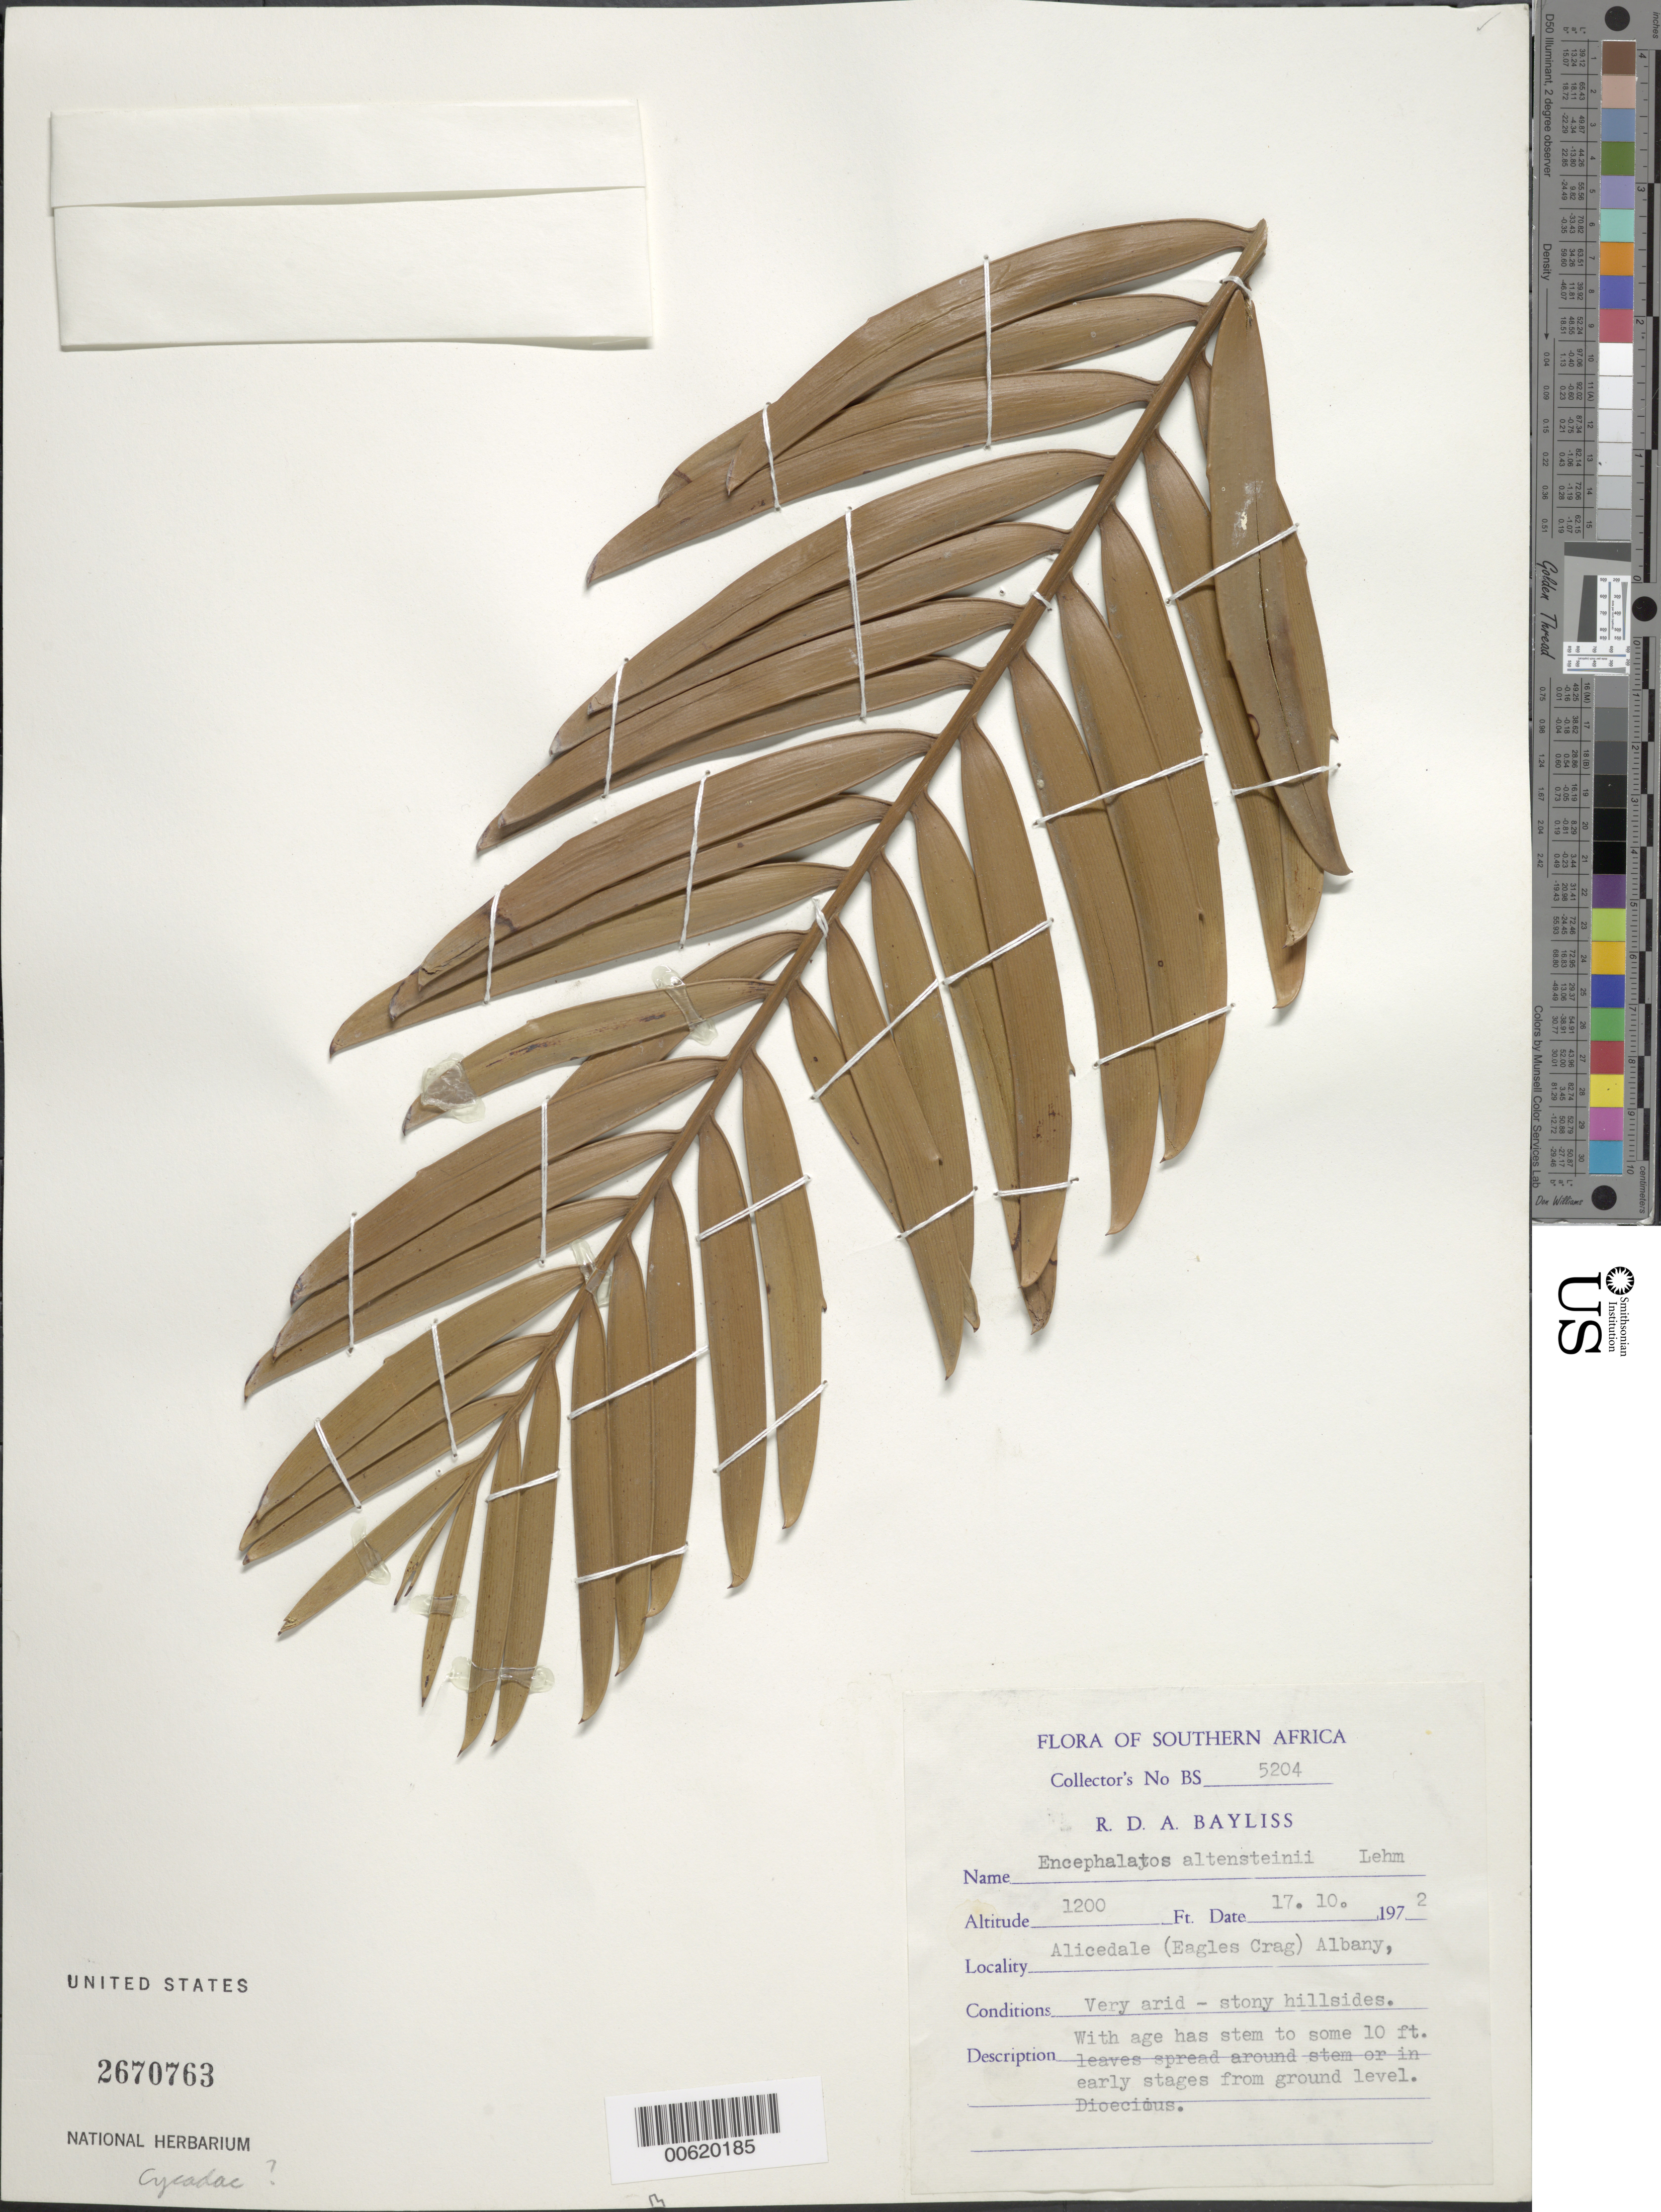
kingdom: Plantae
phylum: Tracheophyta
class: Cycadopsida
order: Cycadales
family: Zamiaceae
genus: Encephalartos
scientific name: Encephalartos altensteinii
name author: Lehm.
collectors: R. Bayliss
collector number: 5204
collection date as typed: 17 Oct 1972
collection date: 1972-10-17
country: South Africa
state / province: Eastern Cape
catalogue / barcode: US 2670763